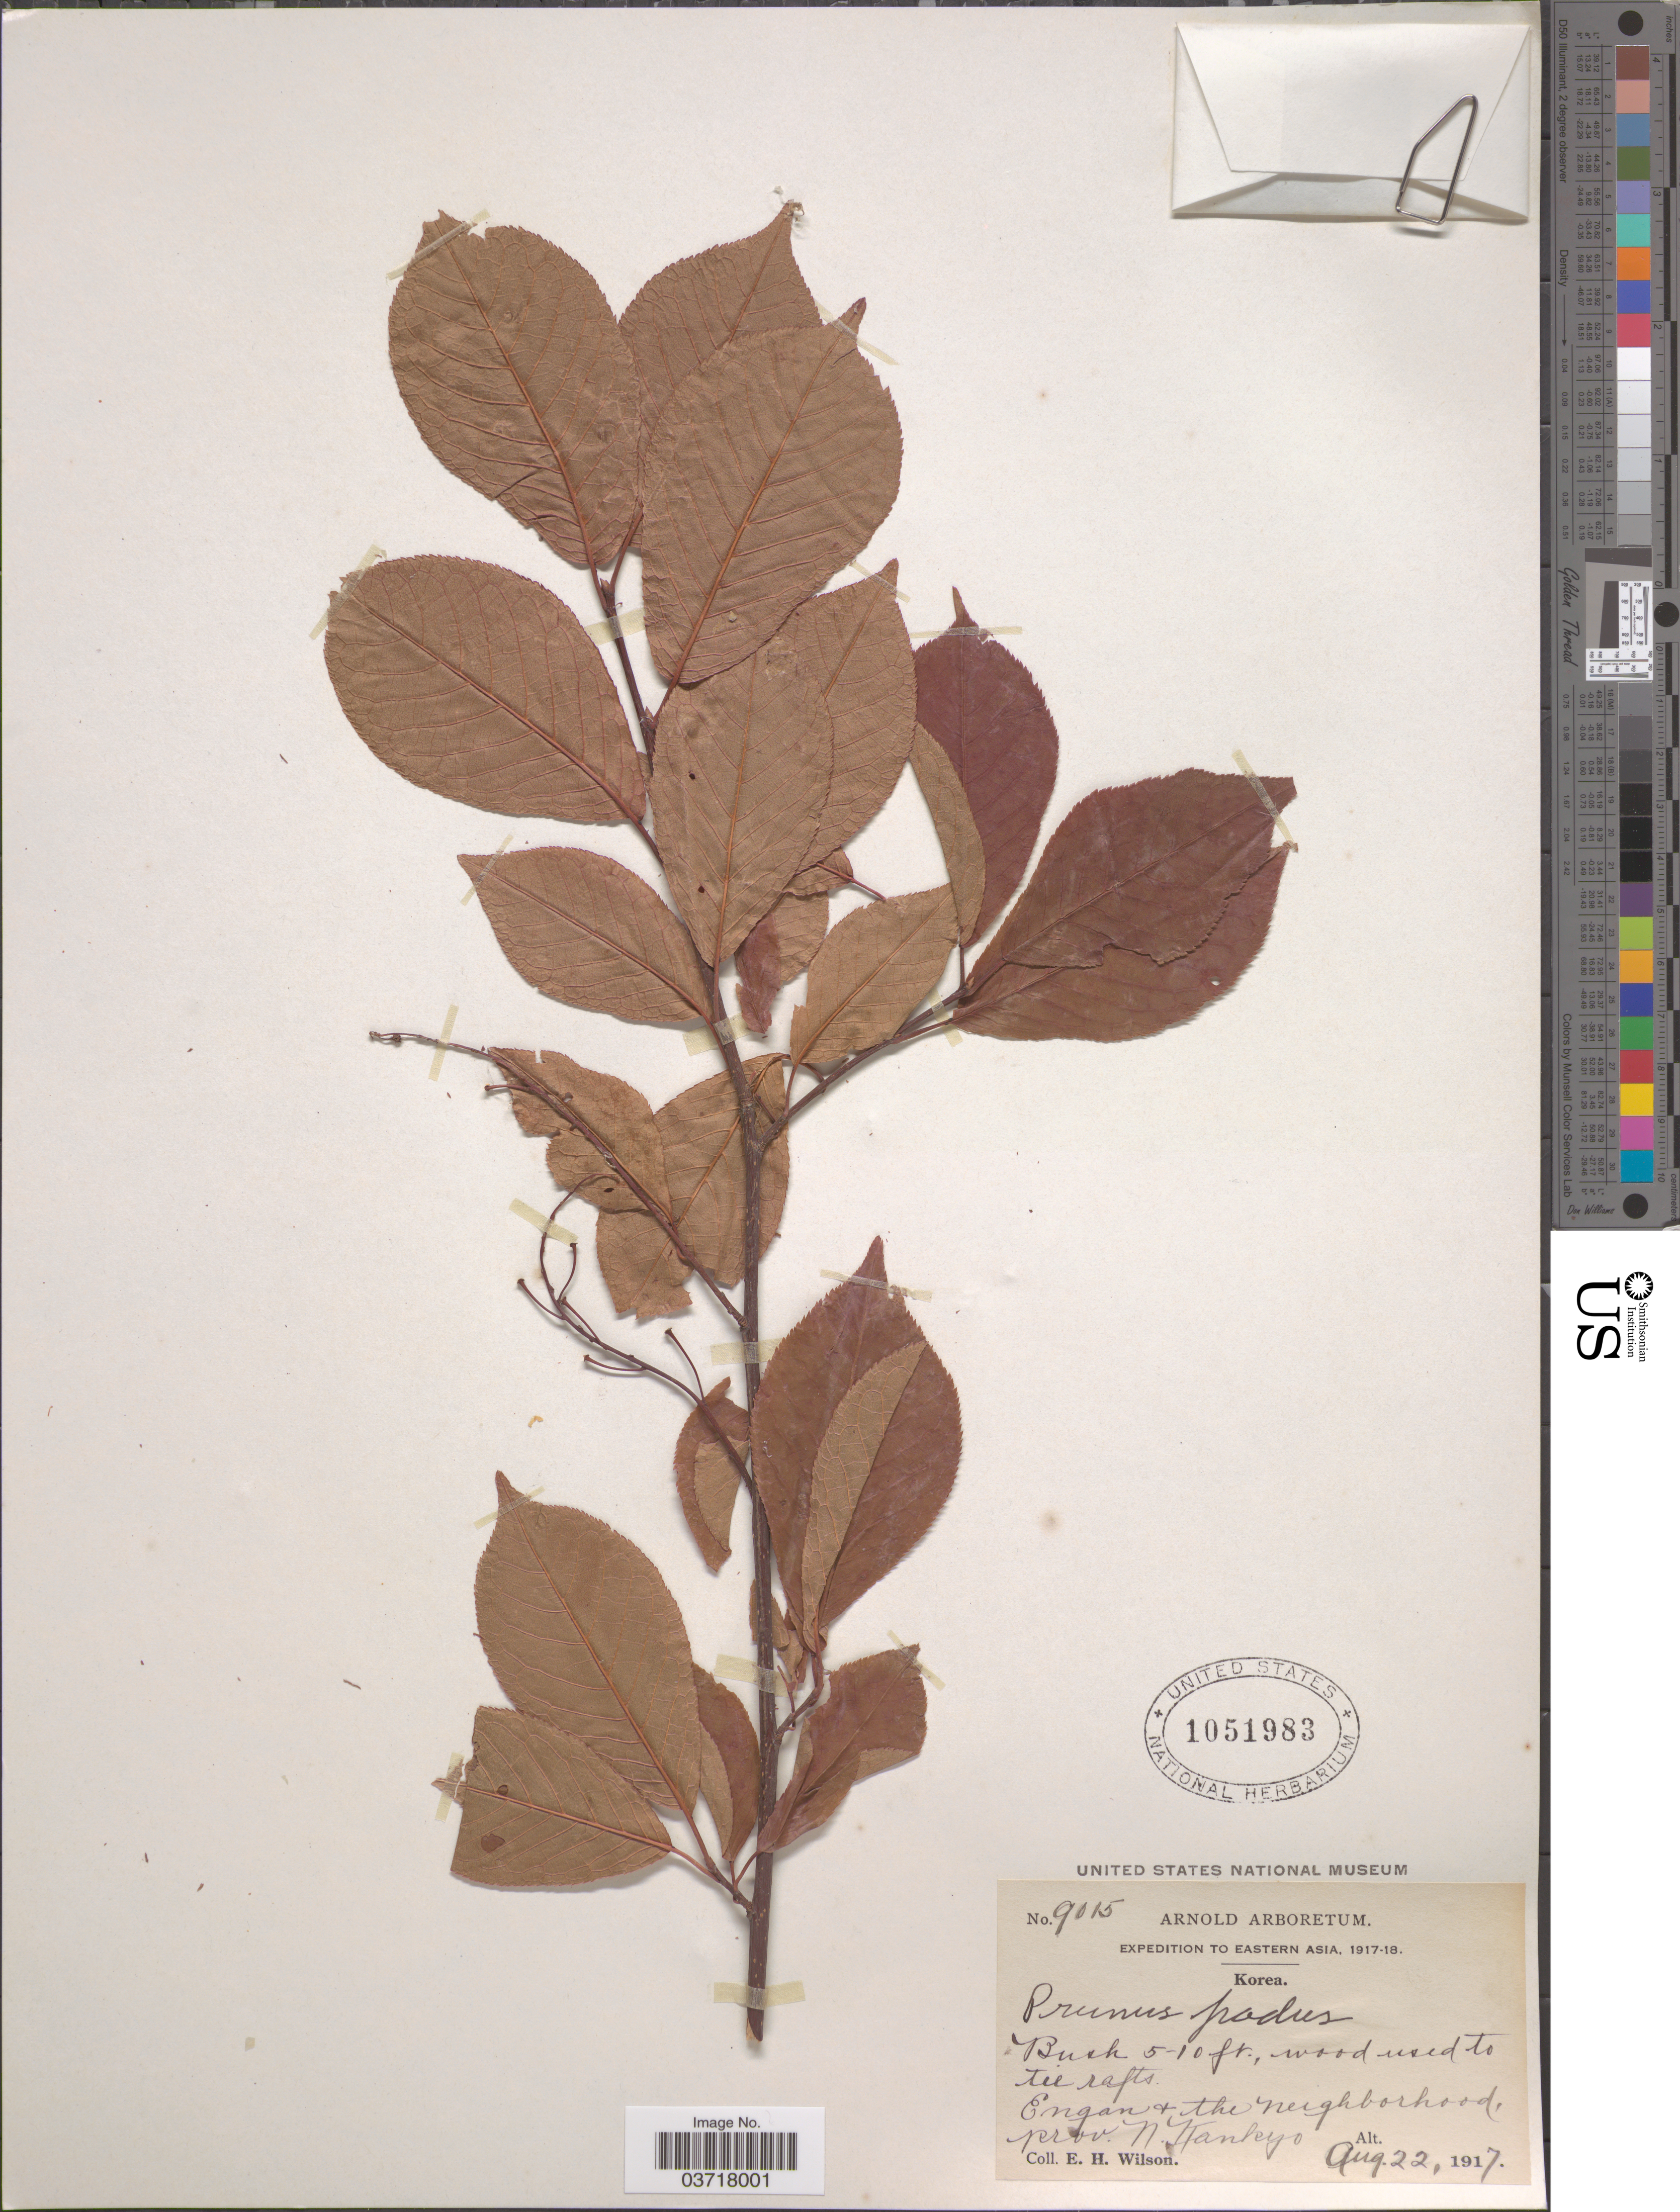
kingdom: Plantae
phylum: Tracheophyta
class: Magnoliopsida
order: Rosales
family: Rosaceae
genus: Prunus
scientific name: Prunus padus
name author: L.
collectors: E. Wilson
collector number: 9015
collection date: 1917-08-22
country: North Korea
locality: Eastern Asia. Engan & The neighborhood, prov. N. Kankyo.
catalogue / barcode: US 1051983